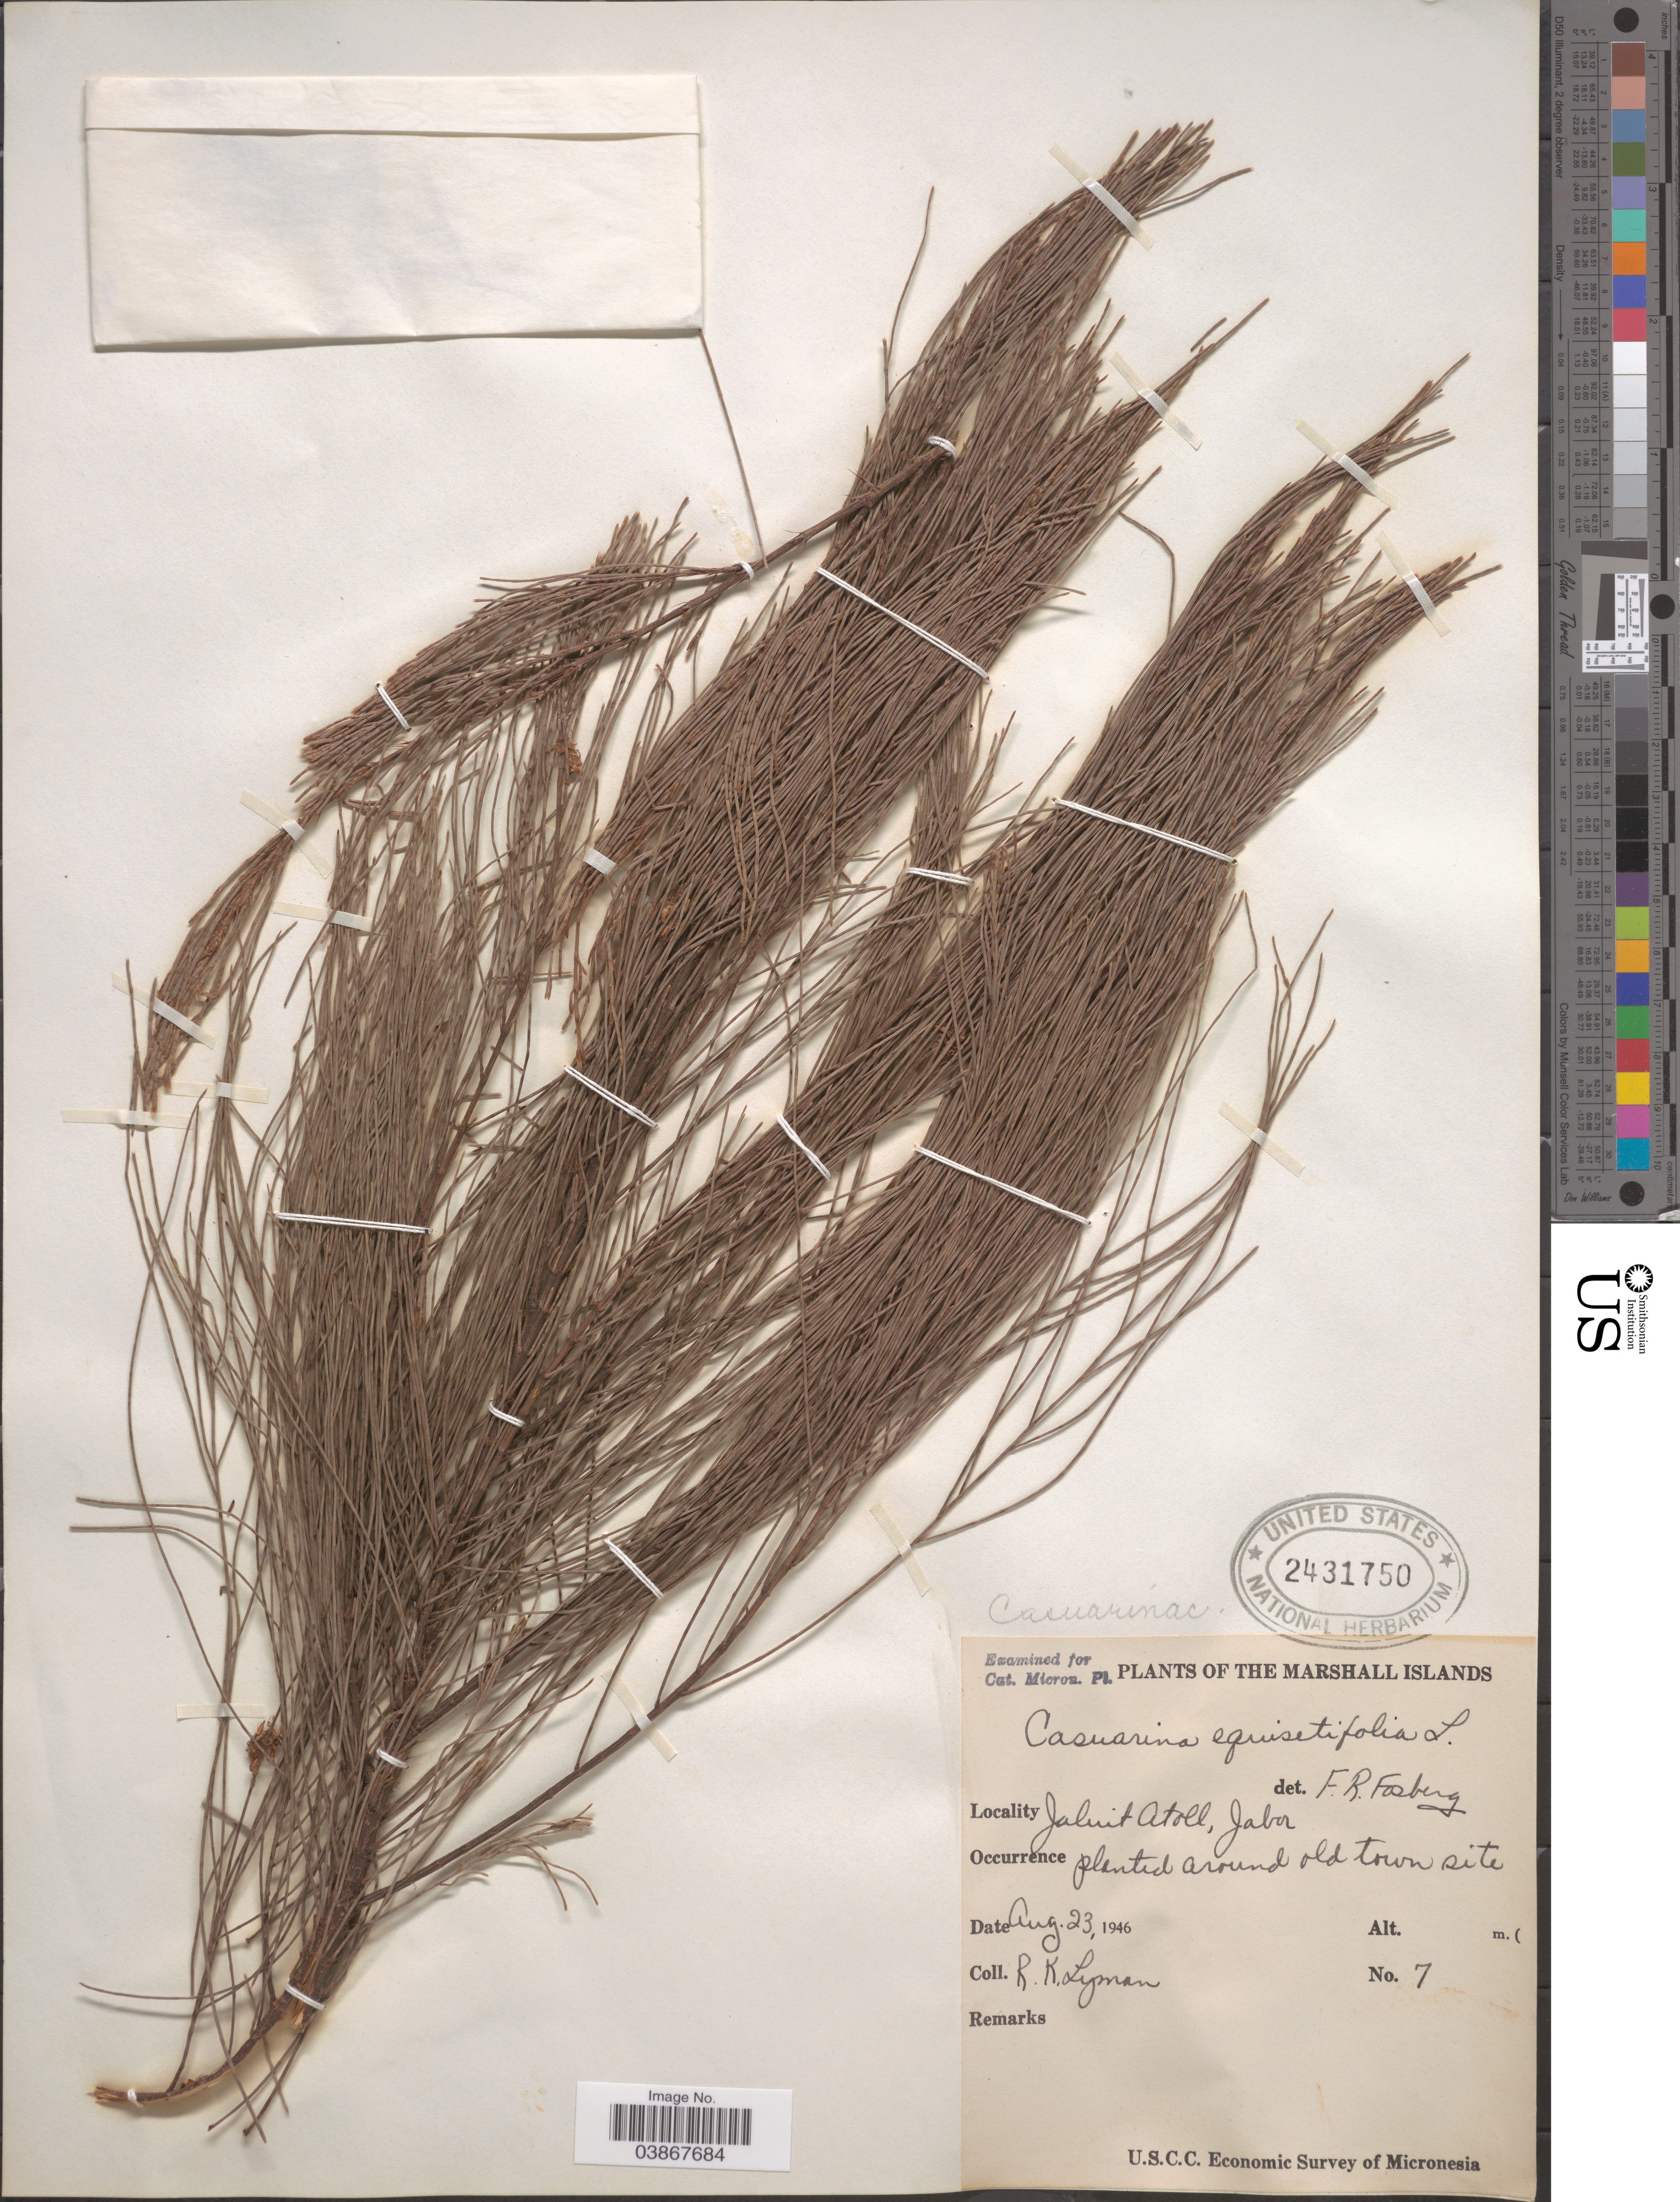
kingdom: Plantae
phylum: Tracheophyta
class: Magnoliopsida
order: Fagales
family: Casuarinaceae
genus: Casuarina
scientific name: Casuarina equisetifolia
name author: L.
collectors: R. Lyman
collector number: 7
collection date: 1946-08-23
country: Marshall Islands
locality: Jaluit Atoll, Jabor, around old town site.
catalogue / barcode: US 2431750